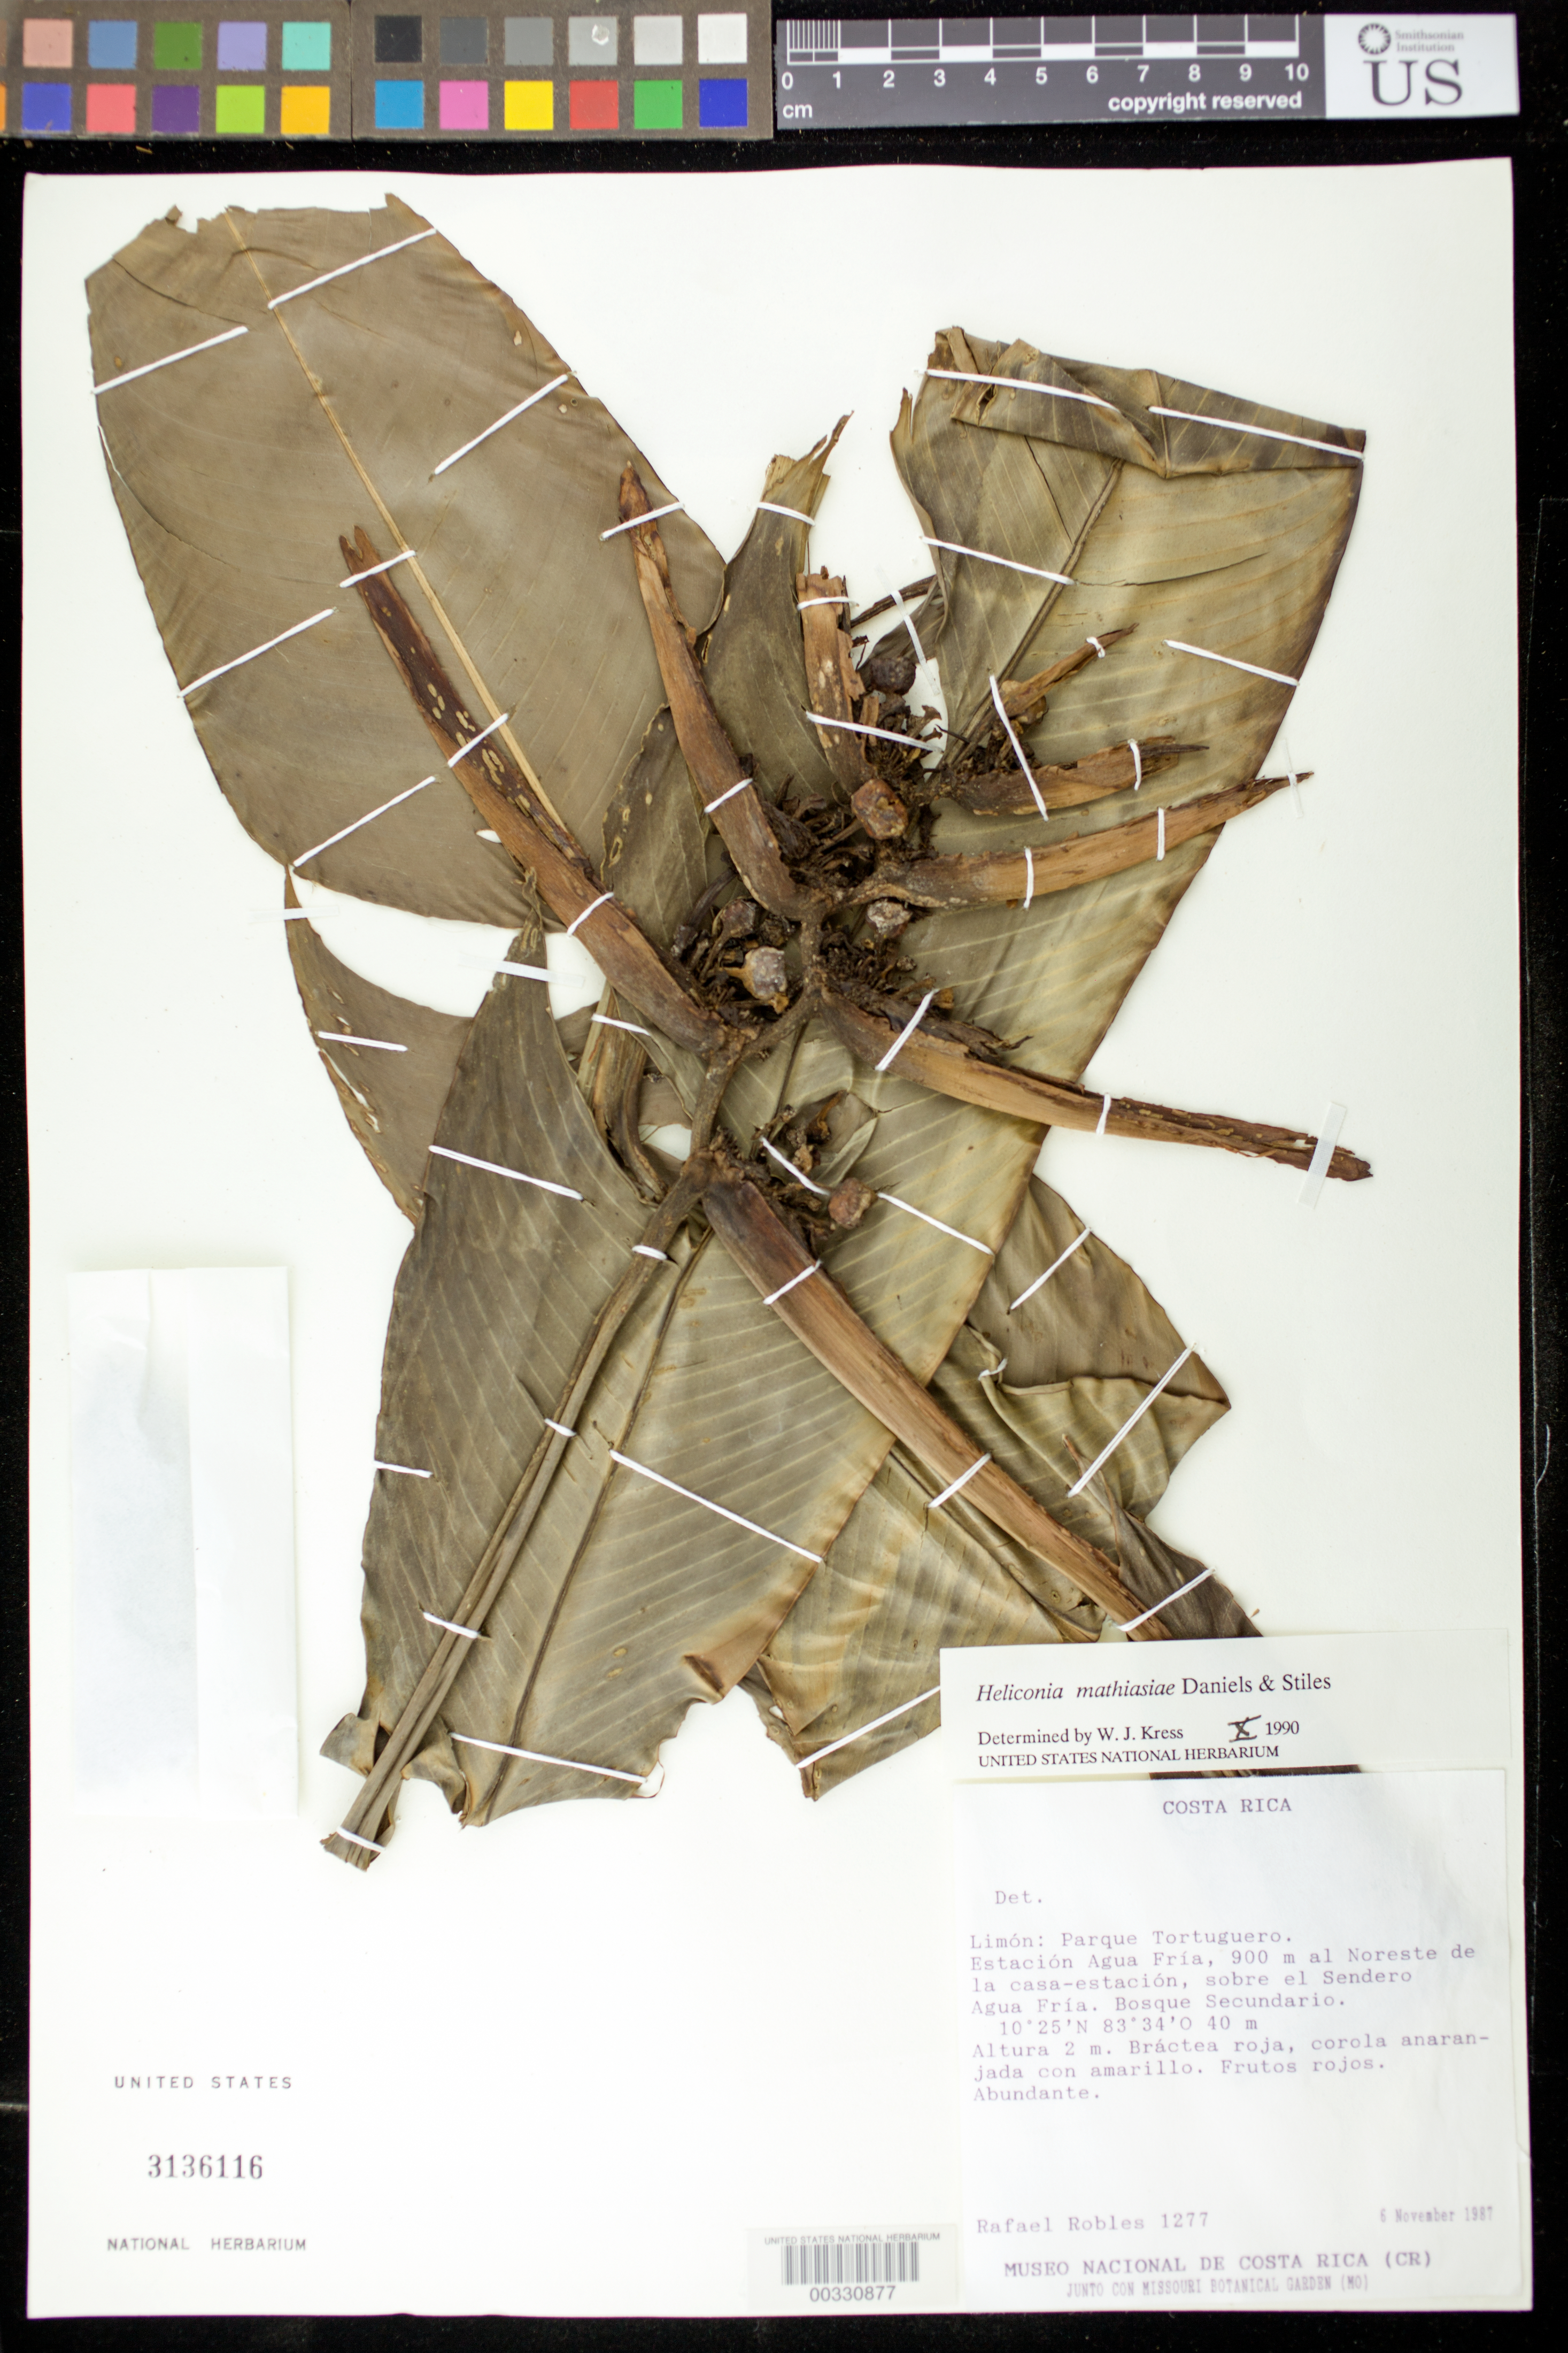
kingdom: Plantae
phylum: Tracheophyta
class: Liliopsida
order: Zingiberales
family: Heliconiaceae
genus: Heliconia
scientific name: Heliconia mathiasiae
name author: G.S. Daniels & F.G. Stiles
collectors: R. Robles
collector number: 1277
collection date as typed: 6 November 1987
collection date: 1987-11-06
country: Costa Rica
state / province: Limón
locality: Parque tortuguero, estacion agua fria, 900 m ne of la casa-estacion, above sendero agua fria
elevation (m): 40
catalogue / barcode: US 3136116